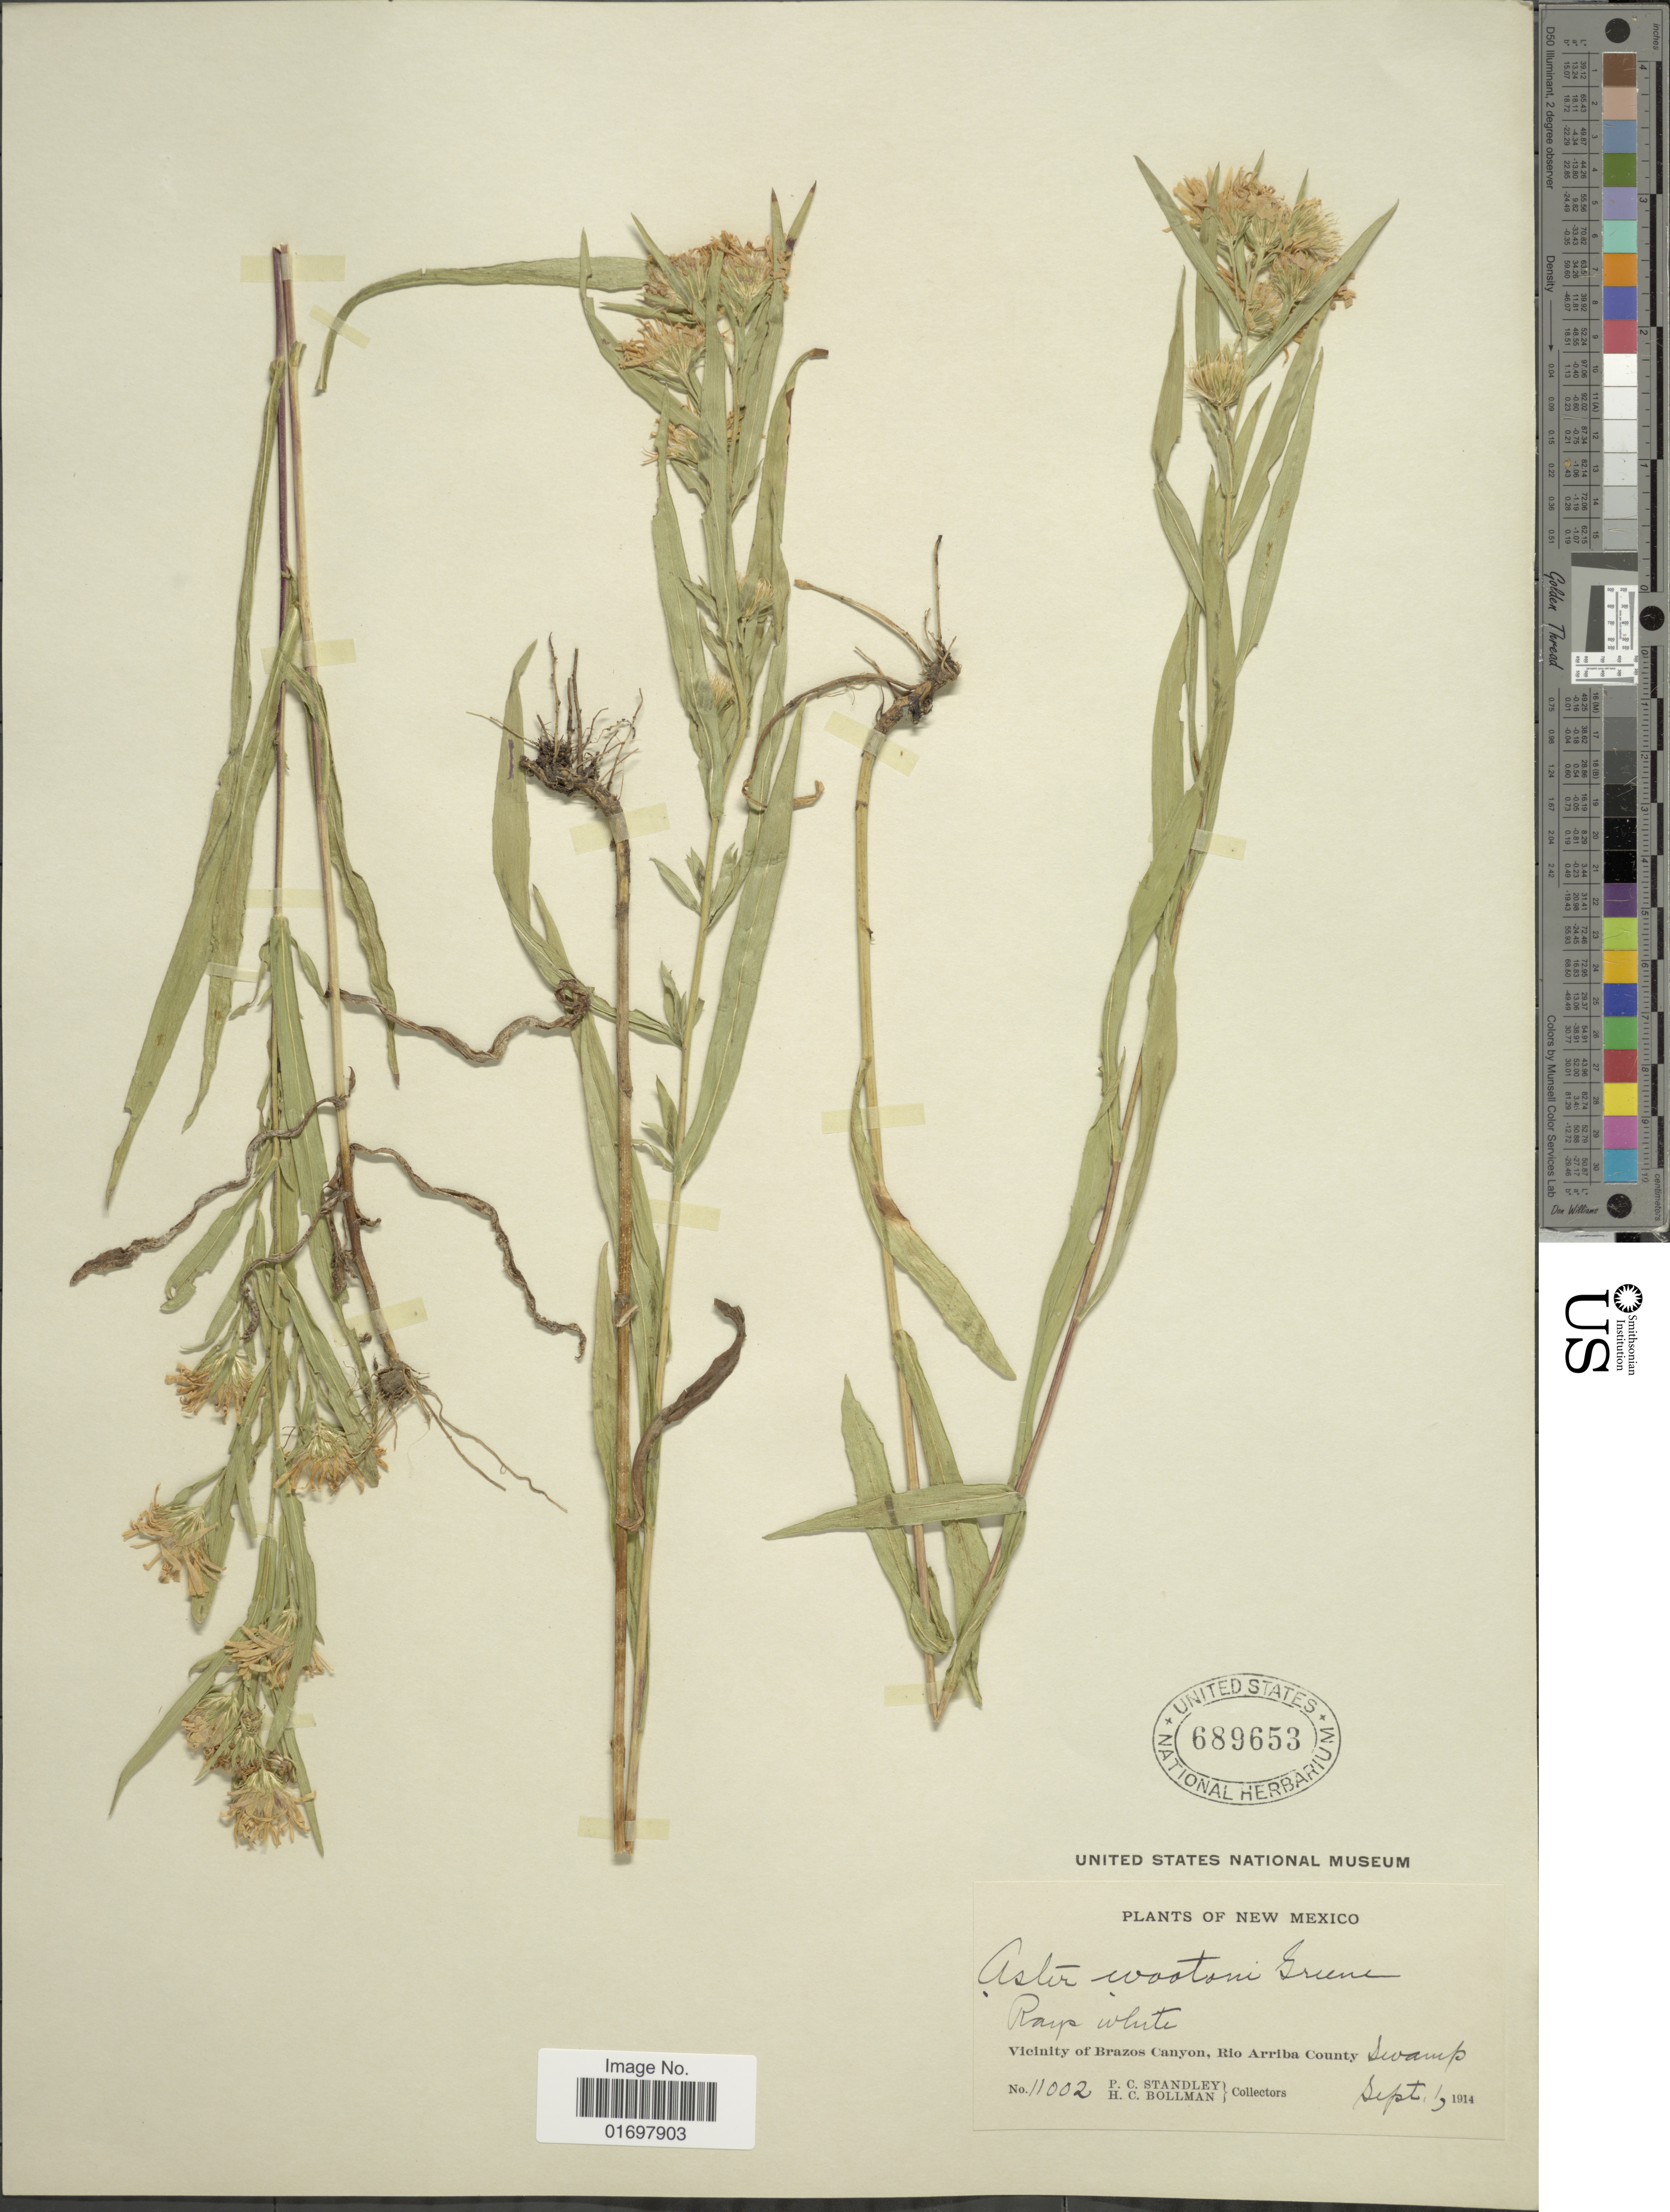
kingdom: Plantae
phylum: Tracheophyta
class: Magnoliopsida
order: Asterales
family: Asteraceae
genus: Symphyotrichum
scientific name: Symphyotrichum lanceolatum var. hesperium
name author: (A. Gray) G.L. Nesom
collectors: P. C. Standley & H. C. Bollman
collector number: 11002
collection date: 1914-09-01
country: United States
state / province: New Mexico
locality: New Mexico. Vicinity of Brazos Canyon, Rio Arriba County.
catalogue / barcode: US 689653